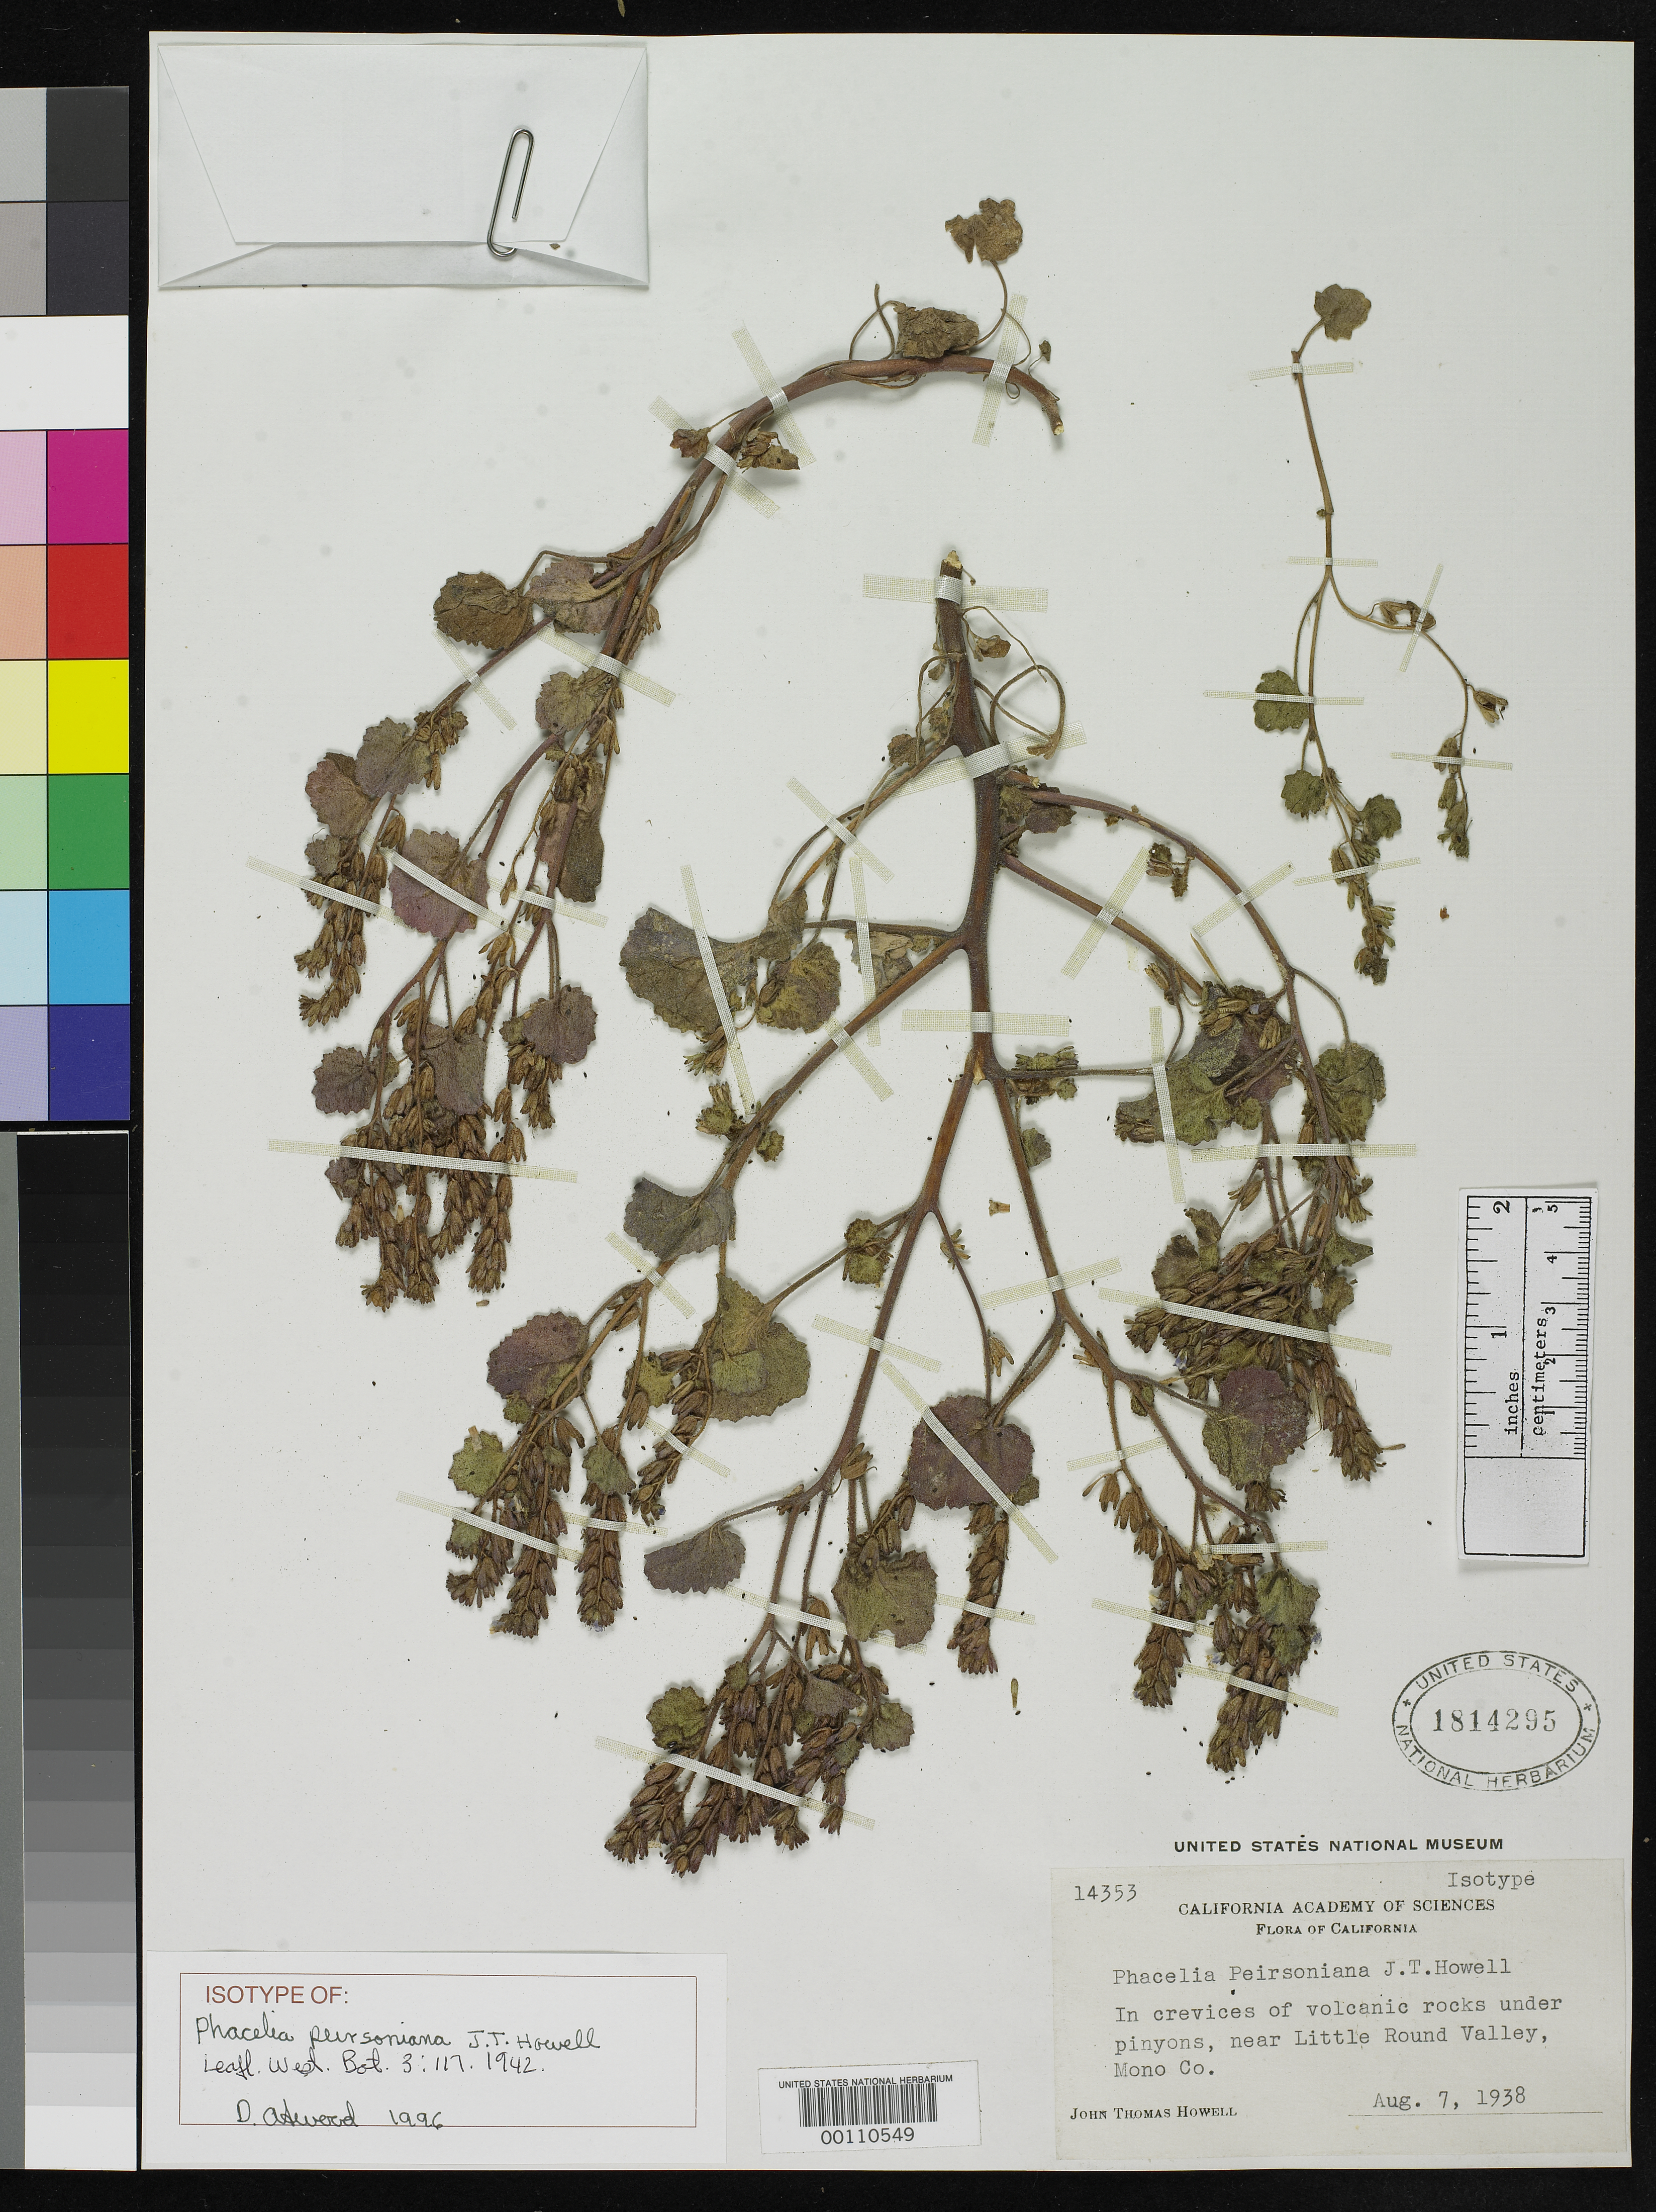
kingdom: Plantae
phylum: Tracheophyta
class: Magnoliopsida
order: Boraginales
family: Hydrophyllaceae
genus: Phacelia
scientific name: Phacelia peirsoniana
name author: J.T. Howell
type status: Isotype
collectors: J. T. Howell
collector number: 14353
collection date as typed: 07 Aug 1938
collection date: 1938-08-07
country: United States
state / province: California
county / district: Mono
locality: Near Little Round Valley.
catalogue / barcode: US 1814295